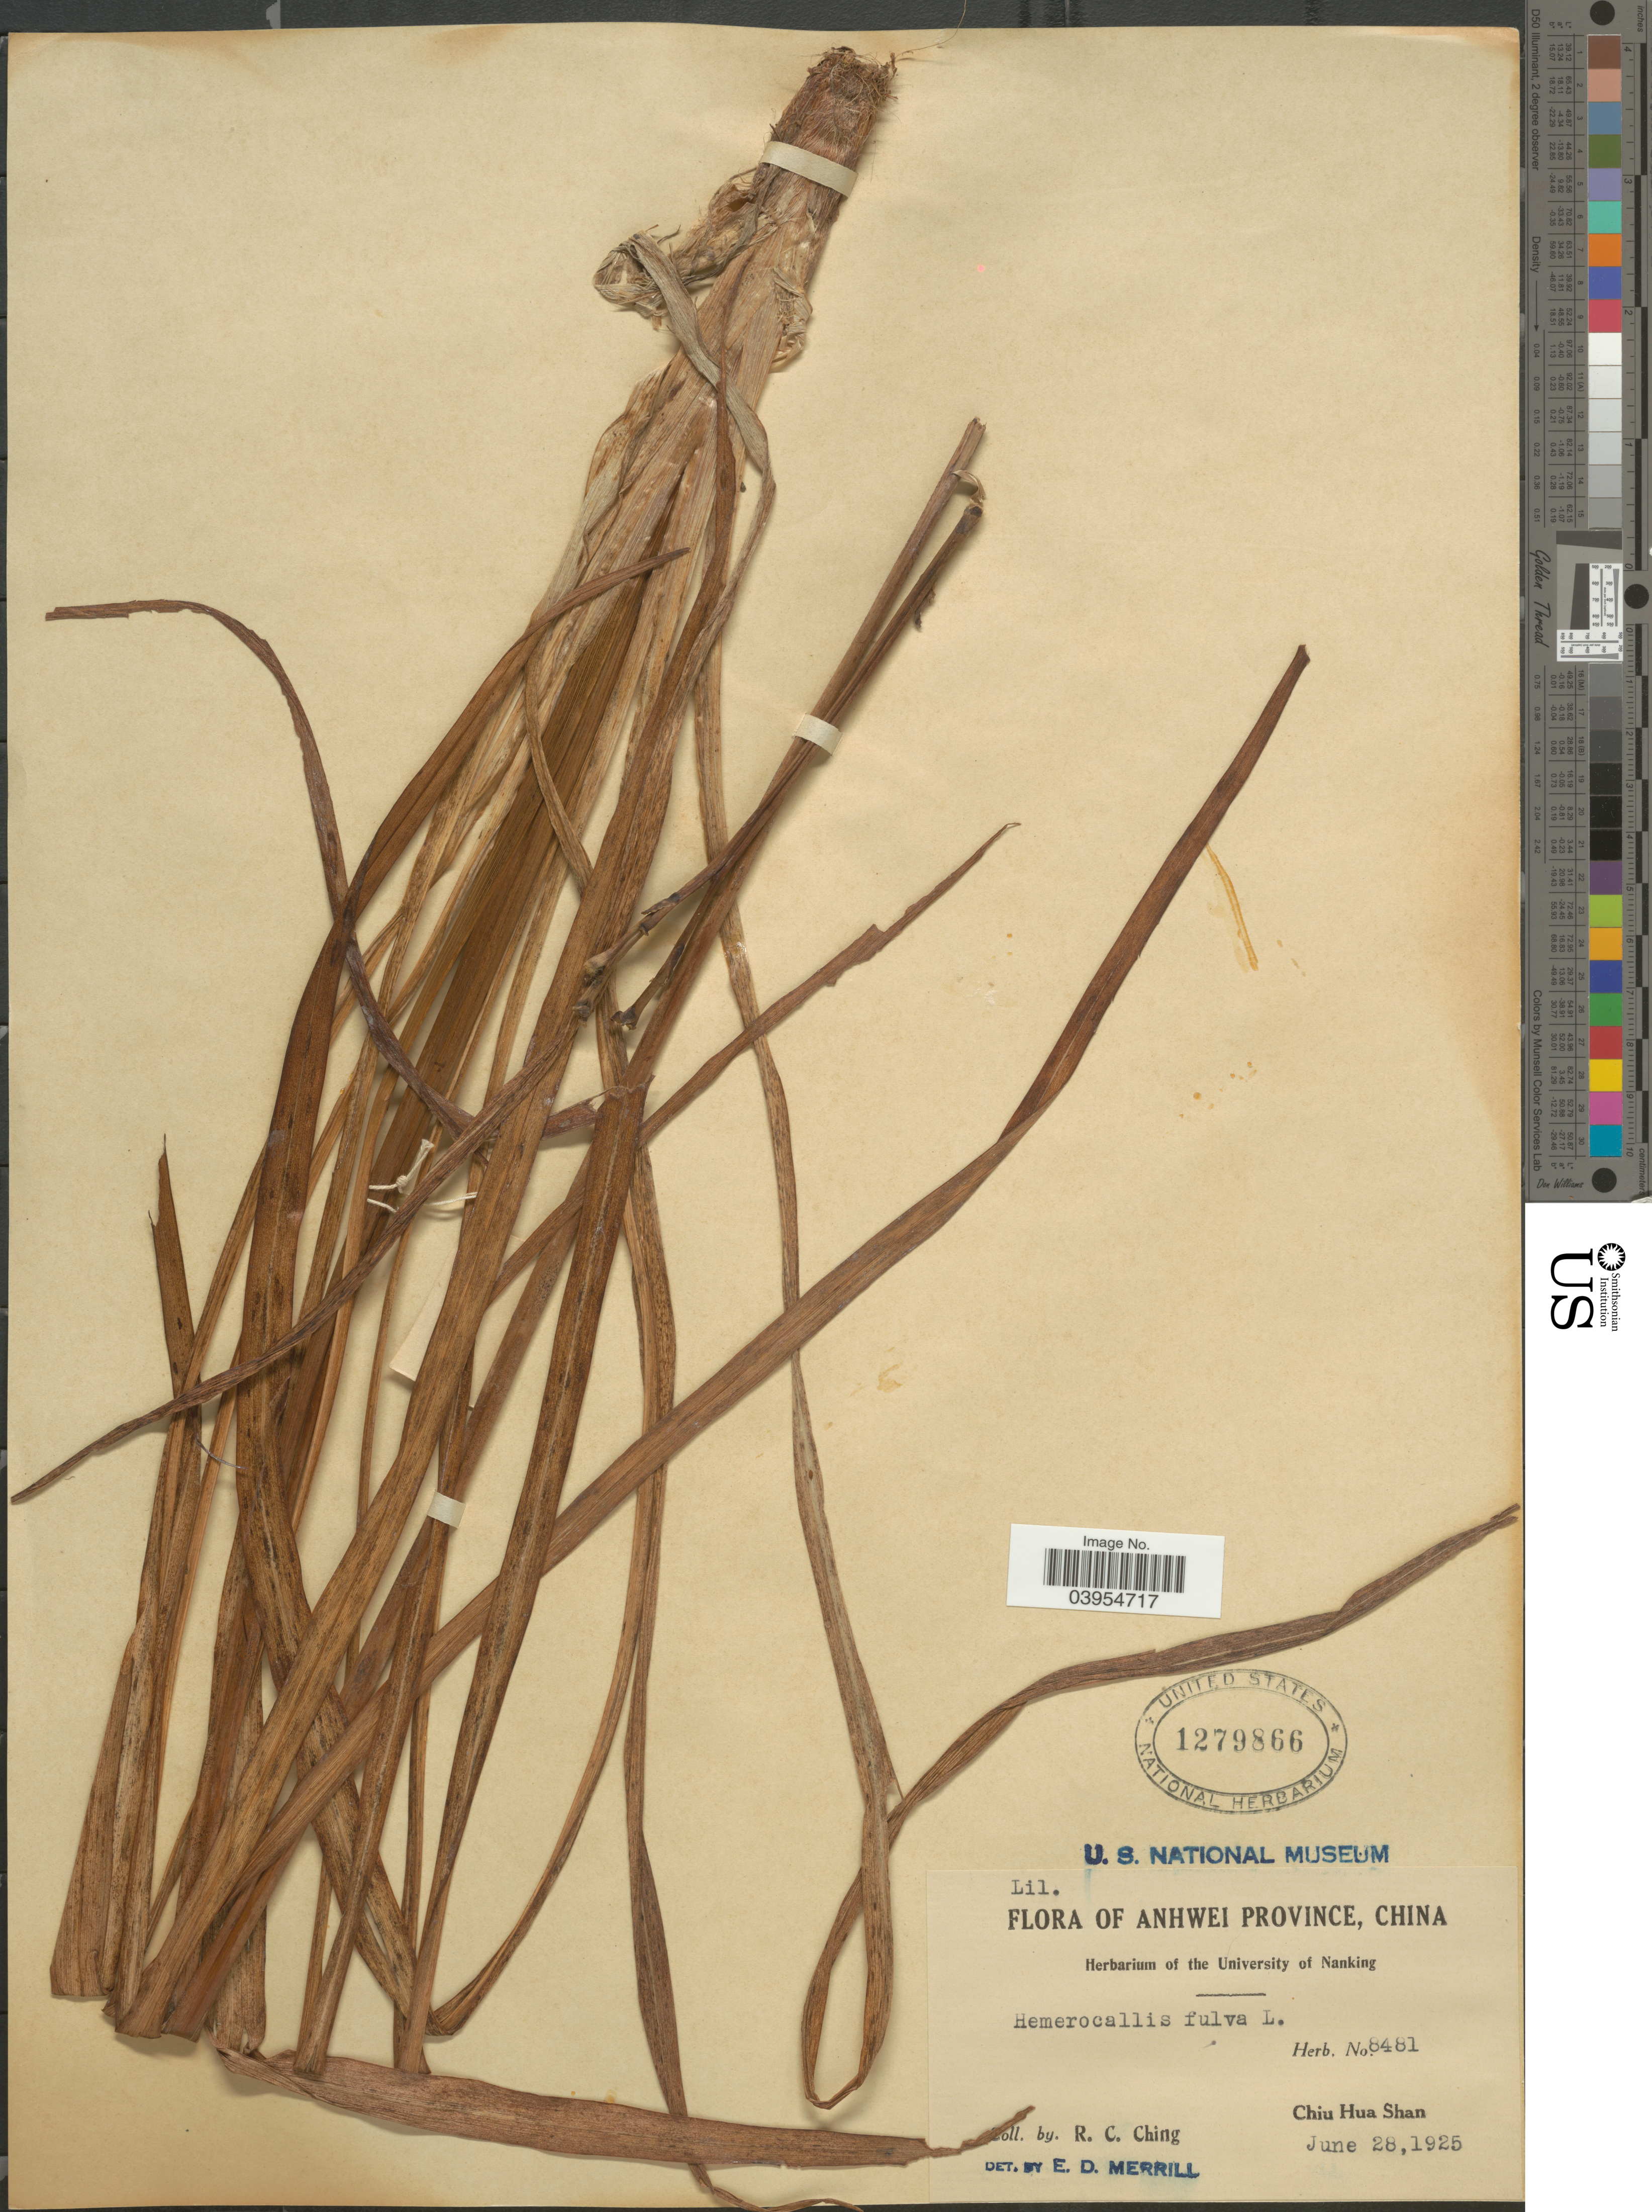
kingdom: Plantae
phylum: Tracheophyta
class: Liliopsida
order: Asparagales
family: Asphodelaceae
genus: Hemerocallis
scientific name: Hemerocallis fulva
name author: L.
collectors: R. C. Ching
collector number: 8481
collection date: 1925-06-28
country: China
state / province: Anhui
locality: Anhwei Province. Chiu Hua Shan.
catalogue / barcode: US 1279866